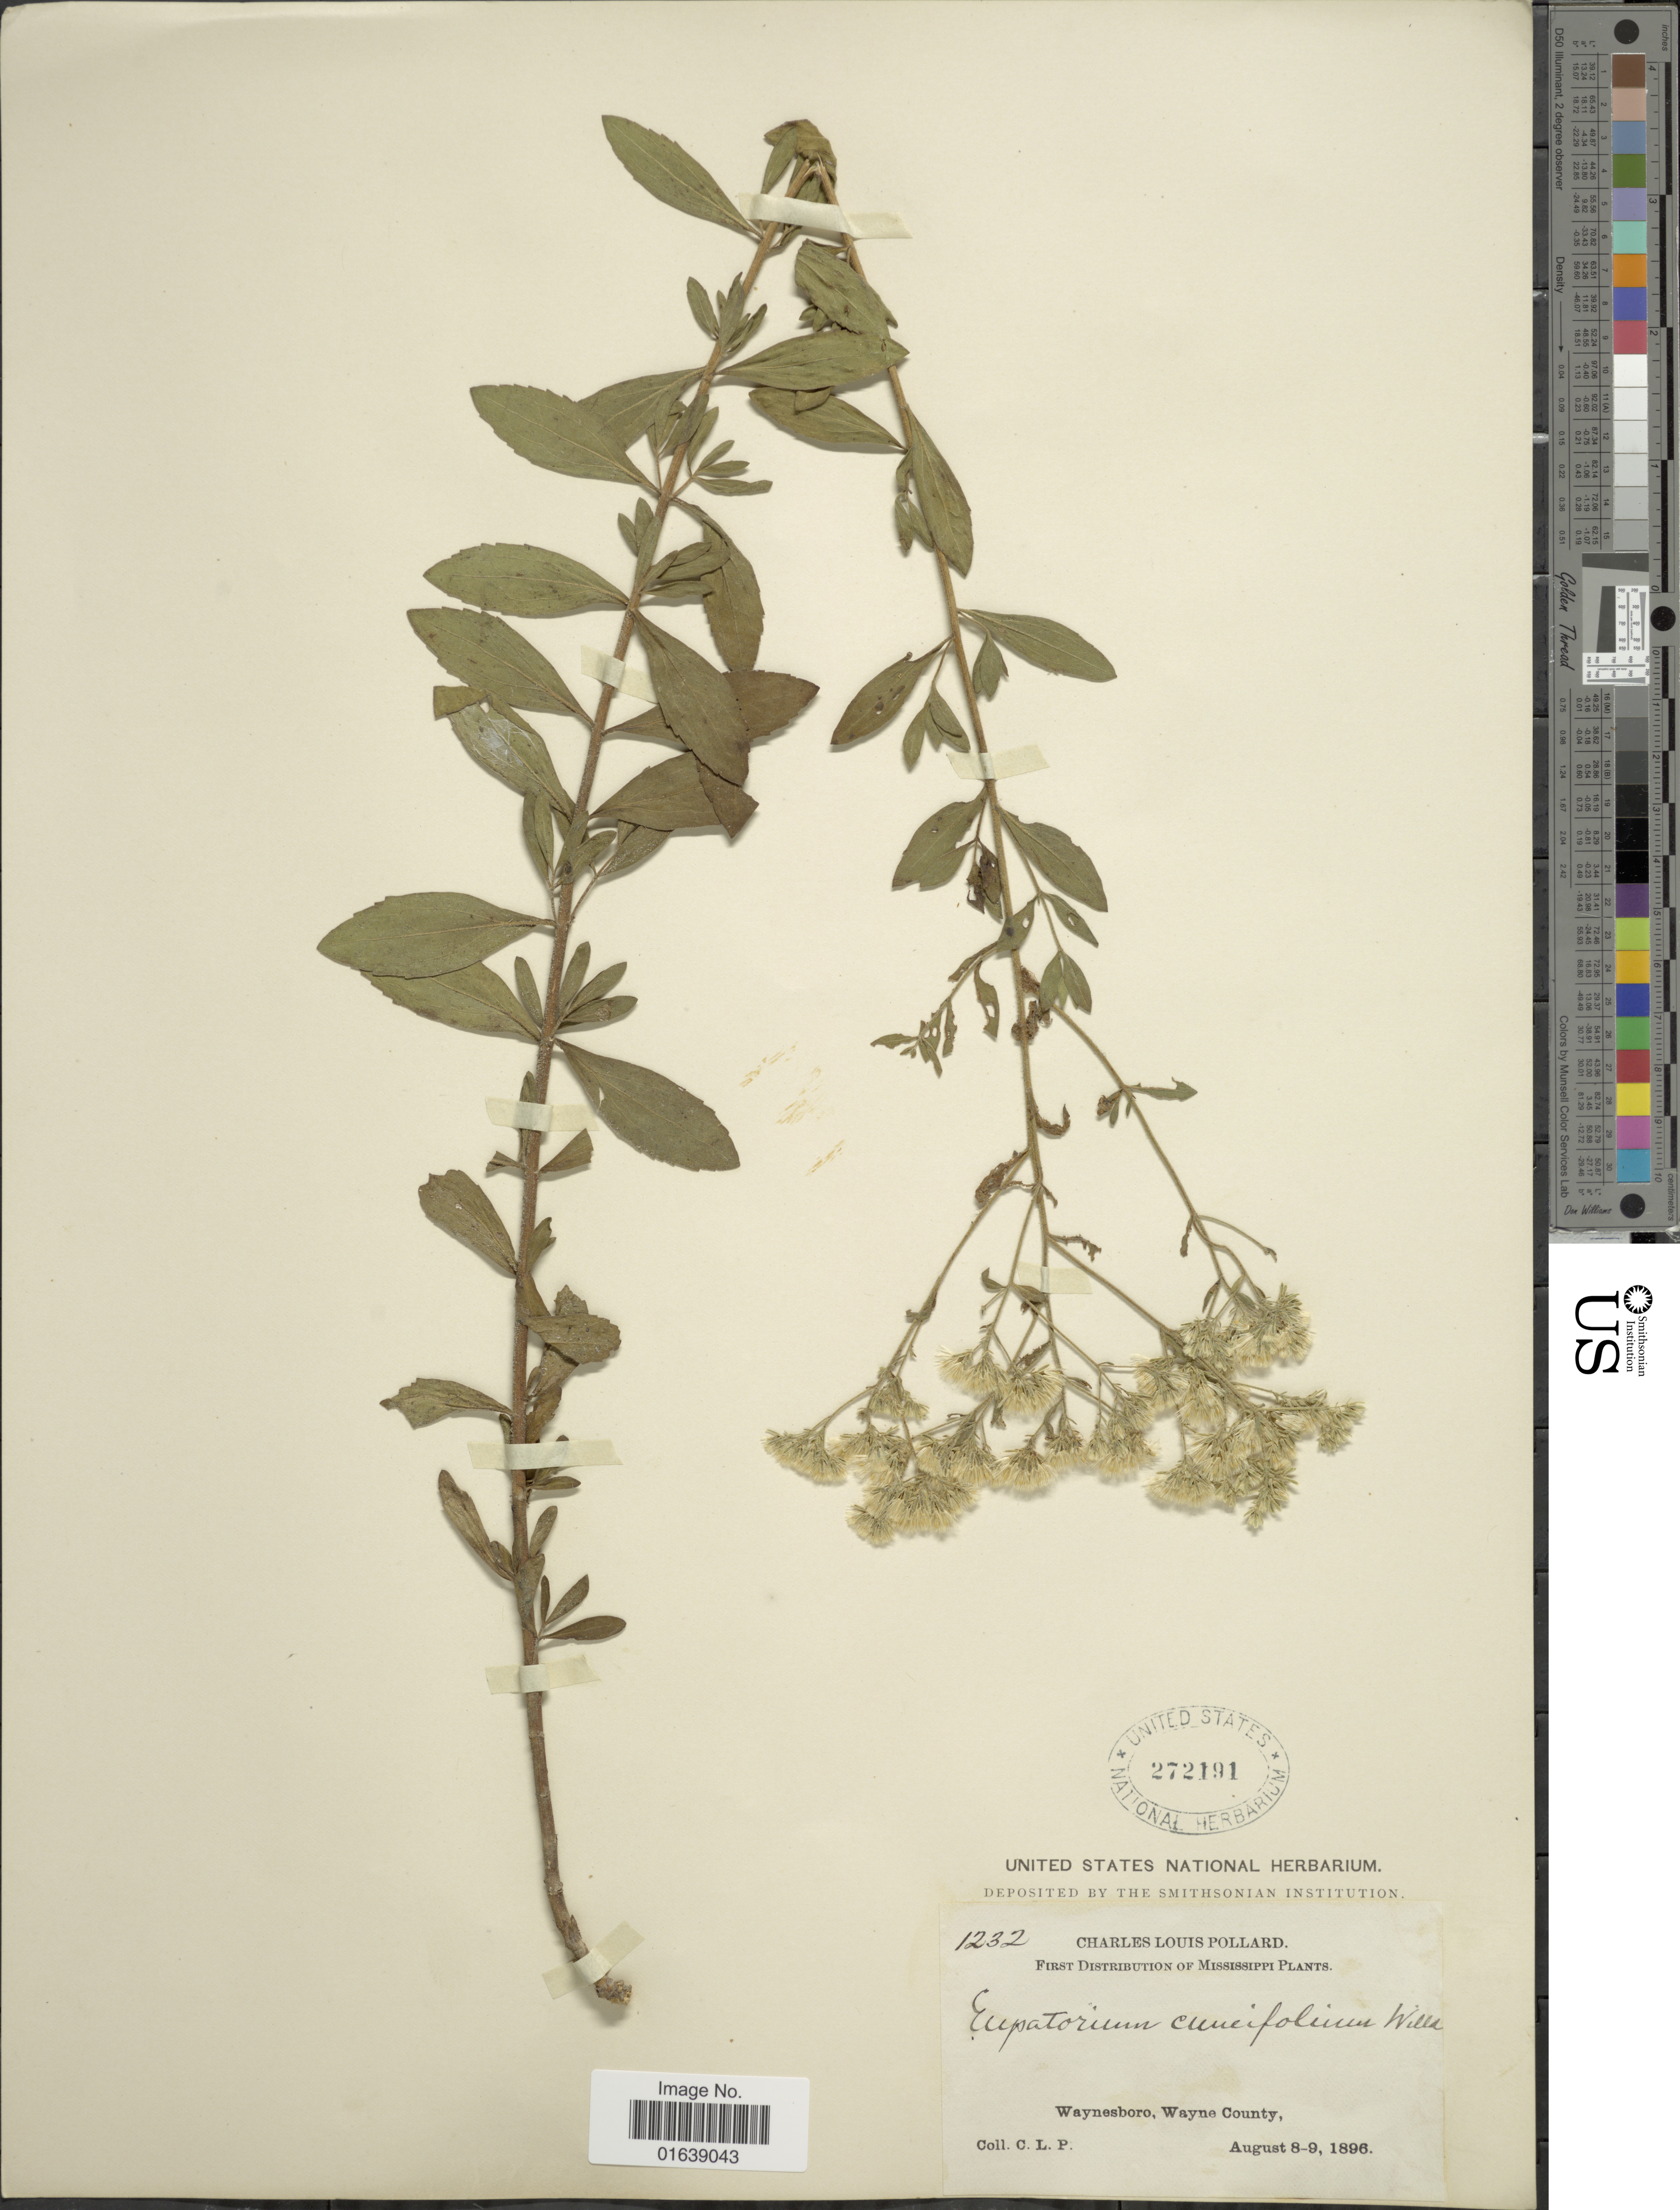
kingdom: Plantae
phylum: Tracheophyta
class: Magnoliopsida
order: Asterales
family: Asteraceae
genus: Eupatorium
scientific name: Eupatorium cuneifolium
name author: Willd.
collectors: C. L. Pollard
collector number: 1232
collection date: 1896-08-08/1896-08-09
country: United States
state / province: Mississippi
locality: Mississippi. Waynesboro, Wayne County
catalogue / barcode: US 272191